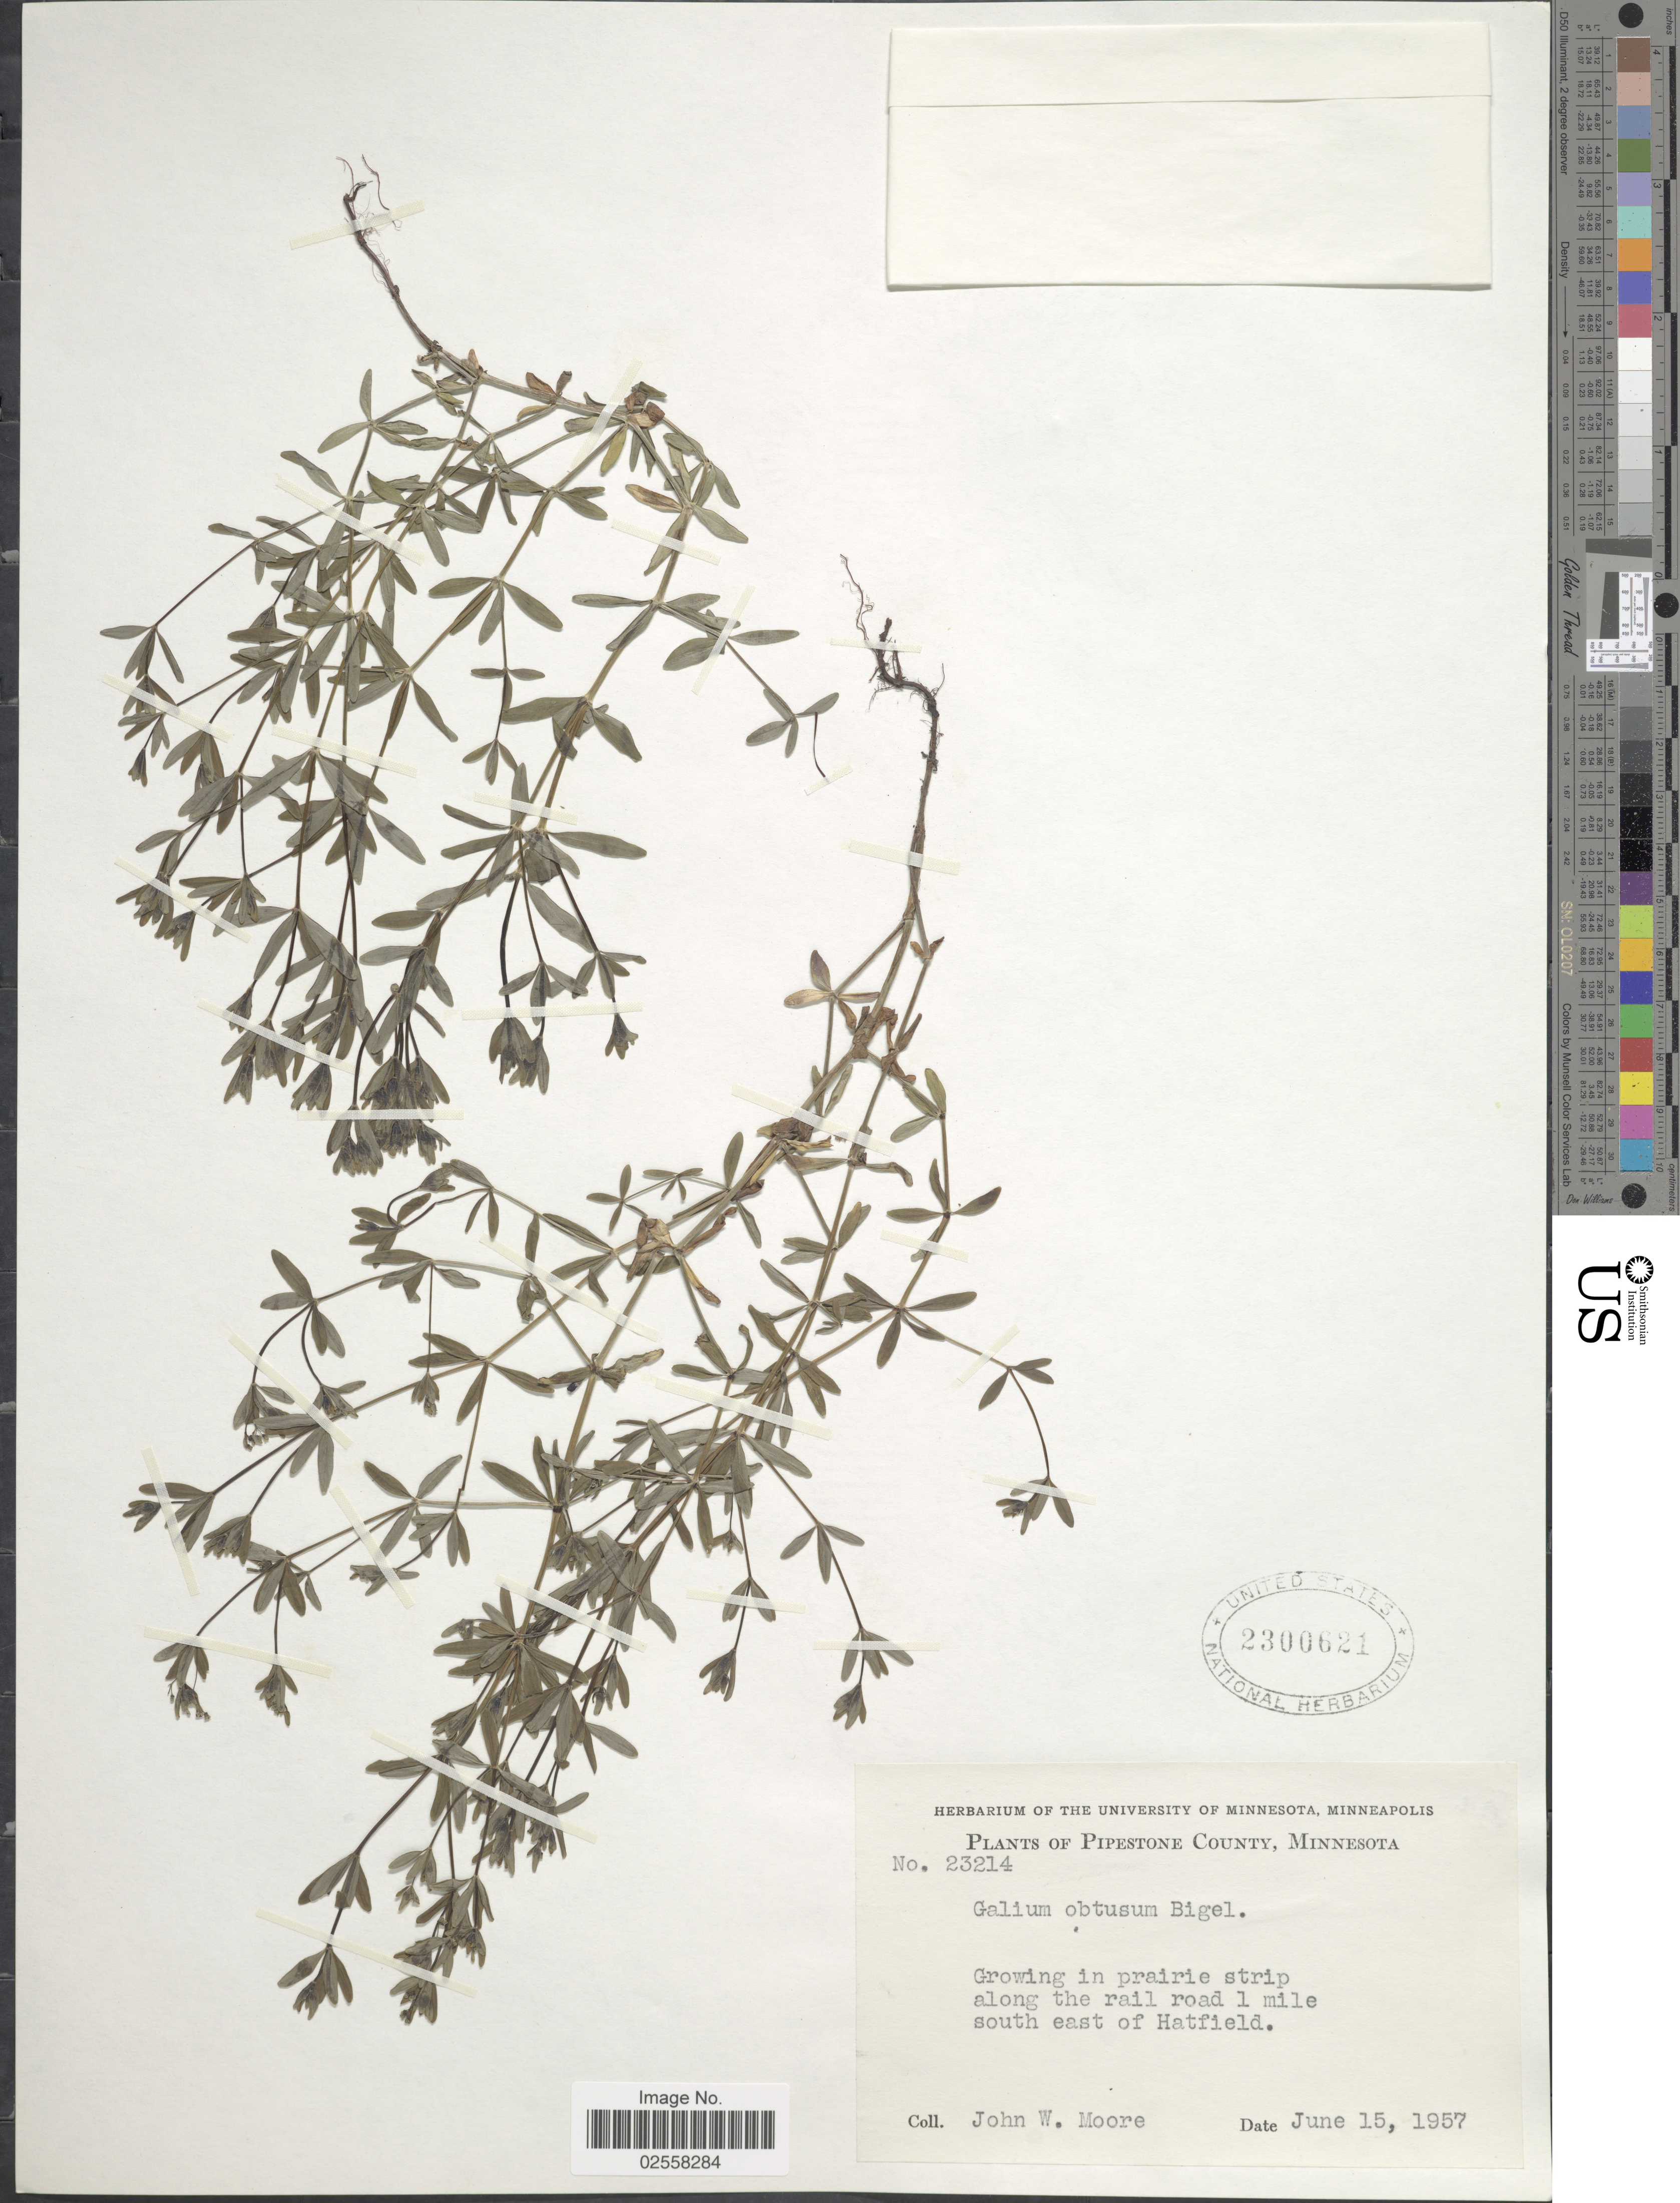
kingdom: Plantae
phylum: Tracheophyta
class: Magnoliopsida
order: Gentianales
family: Rubiaceae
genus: Galium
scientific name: Galium obtusum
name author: Bigelow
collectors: J. Moore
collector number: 23214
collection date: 1957-06-15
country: United States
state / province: Minnesota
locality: Pipestone County, along the rail road 1 mile south east of Hartfield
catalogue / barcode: US 2300621